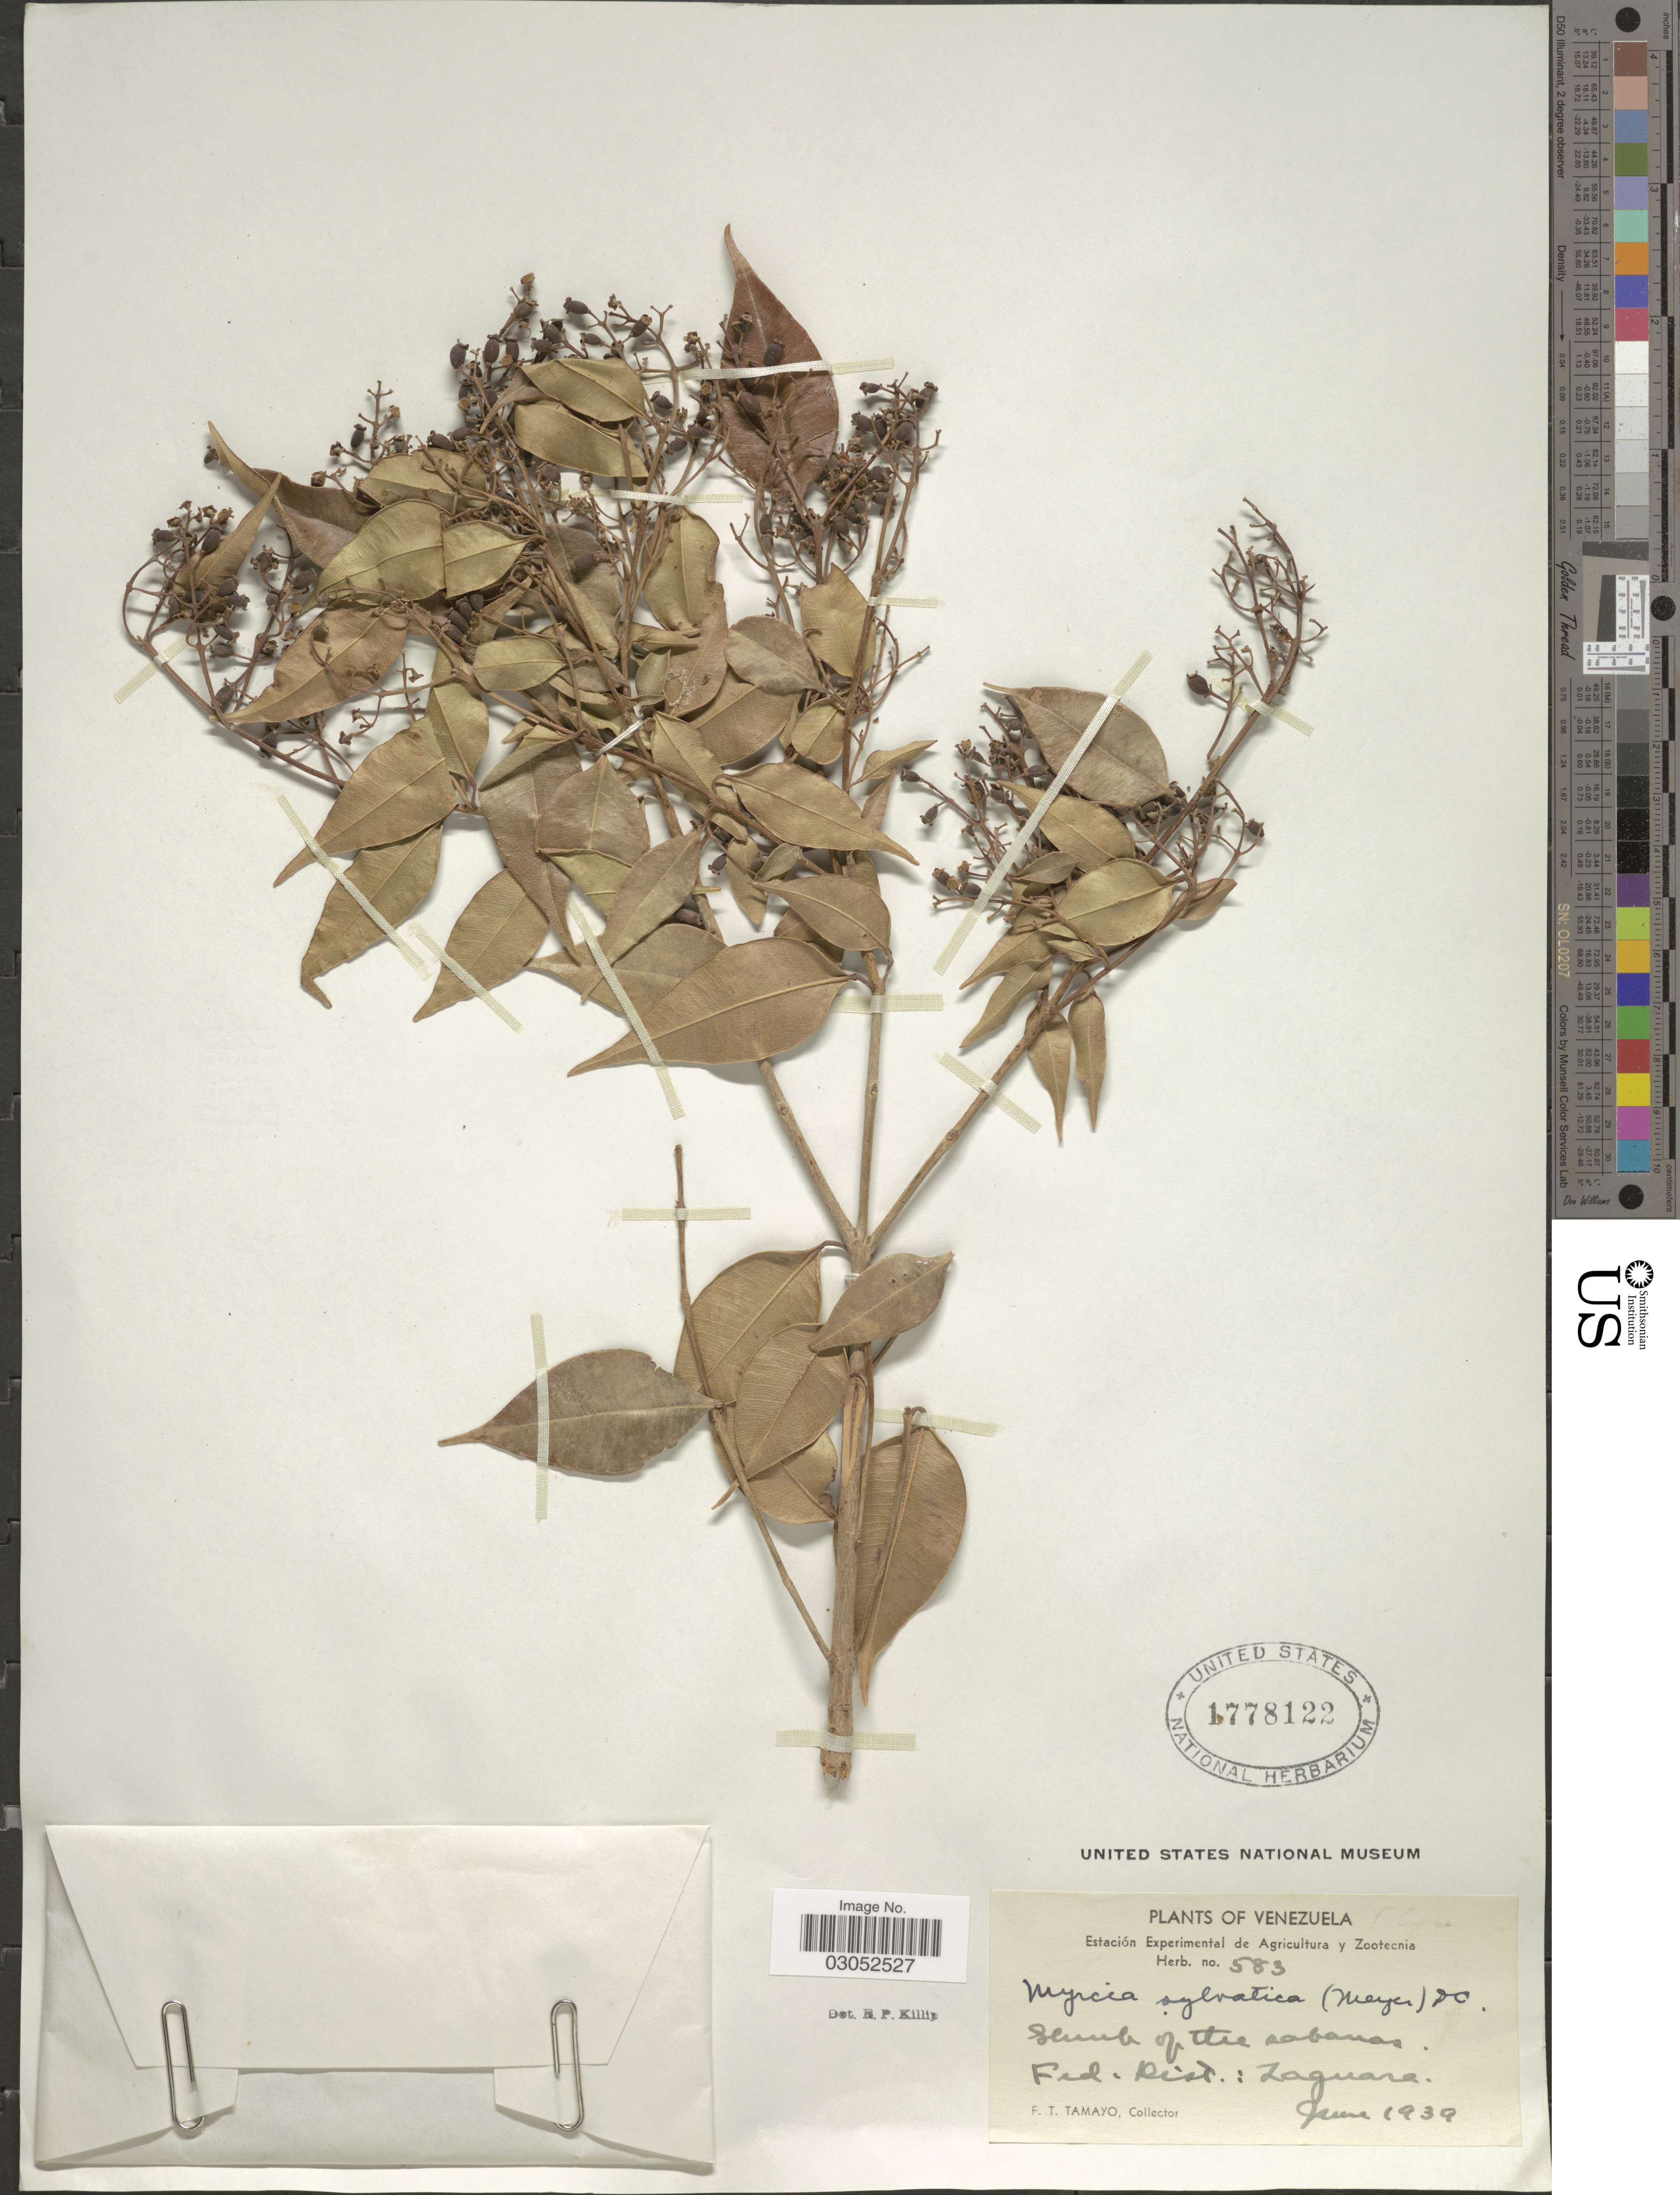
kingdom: Plantae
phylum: Tracheophyta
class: Magnoliopsida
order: Myrtales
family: Myrtaceae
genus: Myrcia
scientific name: Myrcia sylvatica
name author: (G. Mey.) DC.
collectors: F. Tamayo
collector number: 583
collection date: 1939-06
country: Venezuela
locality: Fed. Dist.: Zaguara.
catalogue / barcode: US 1778122